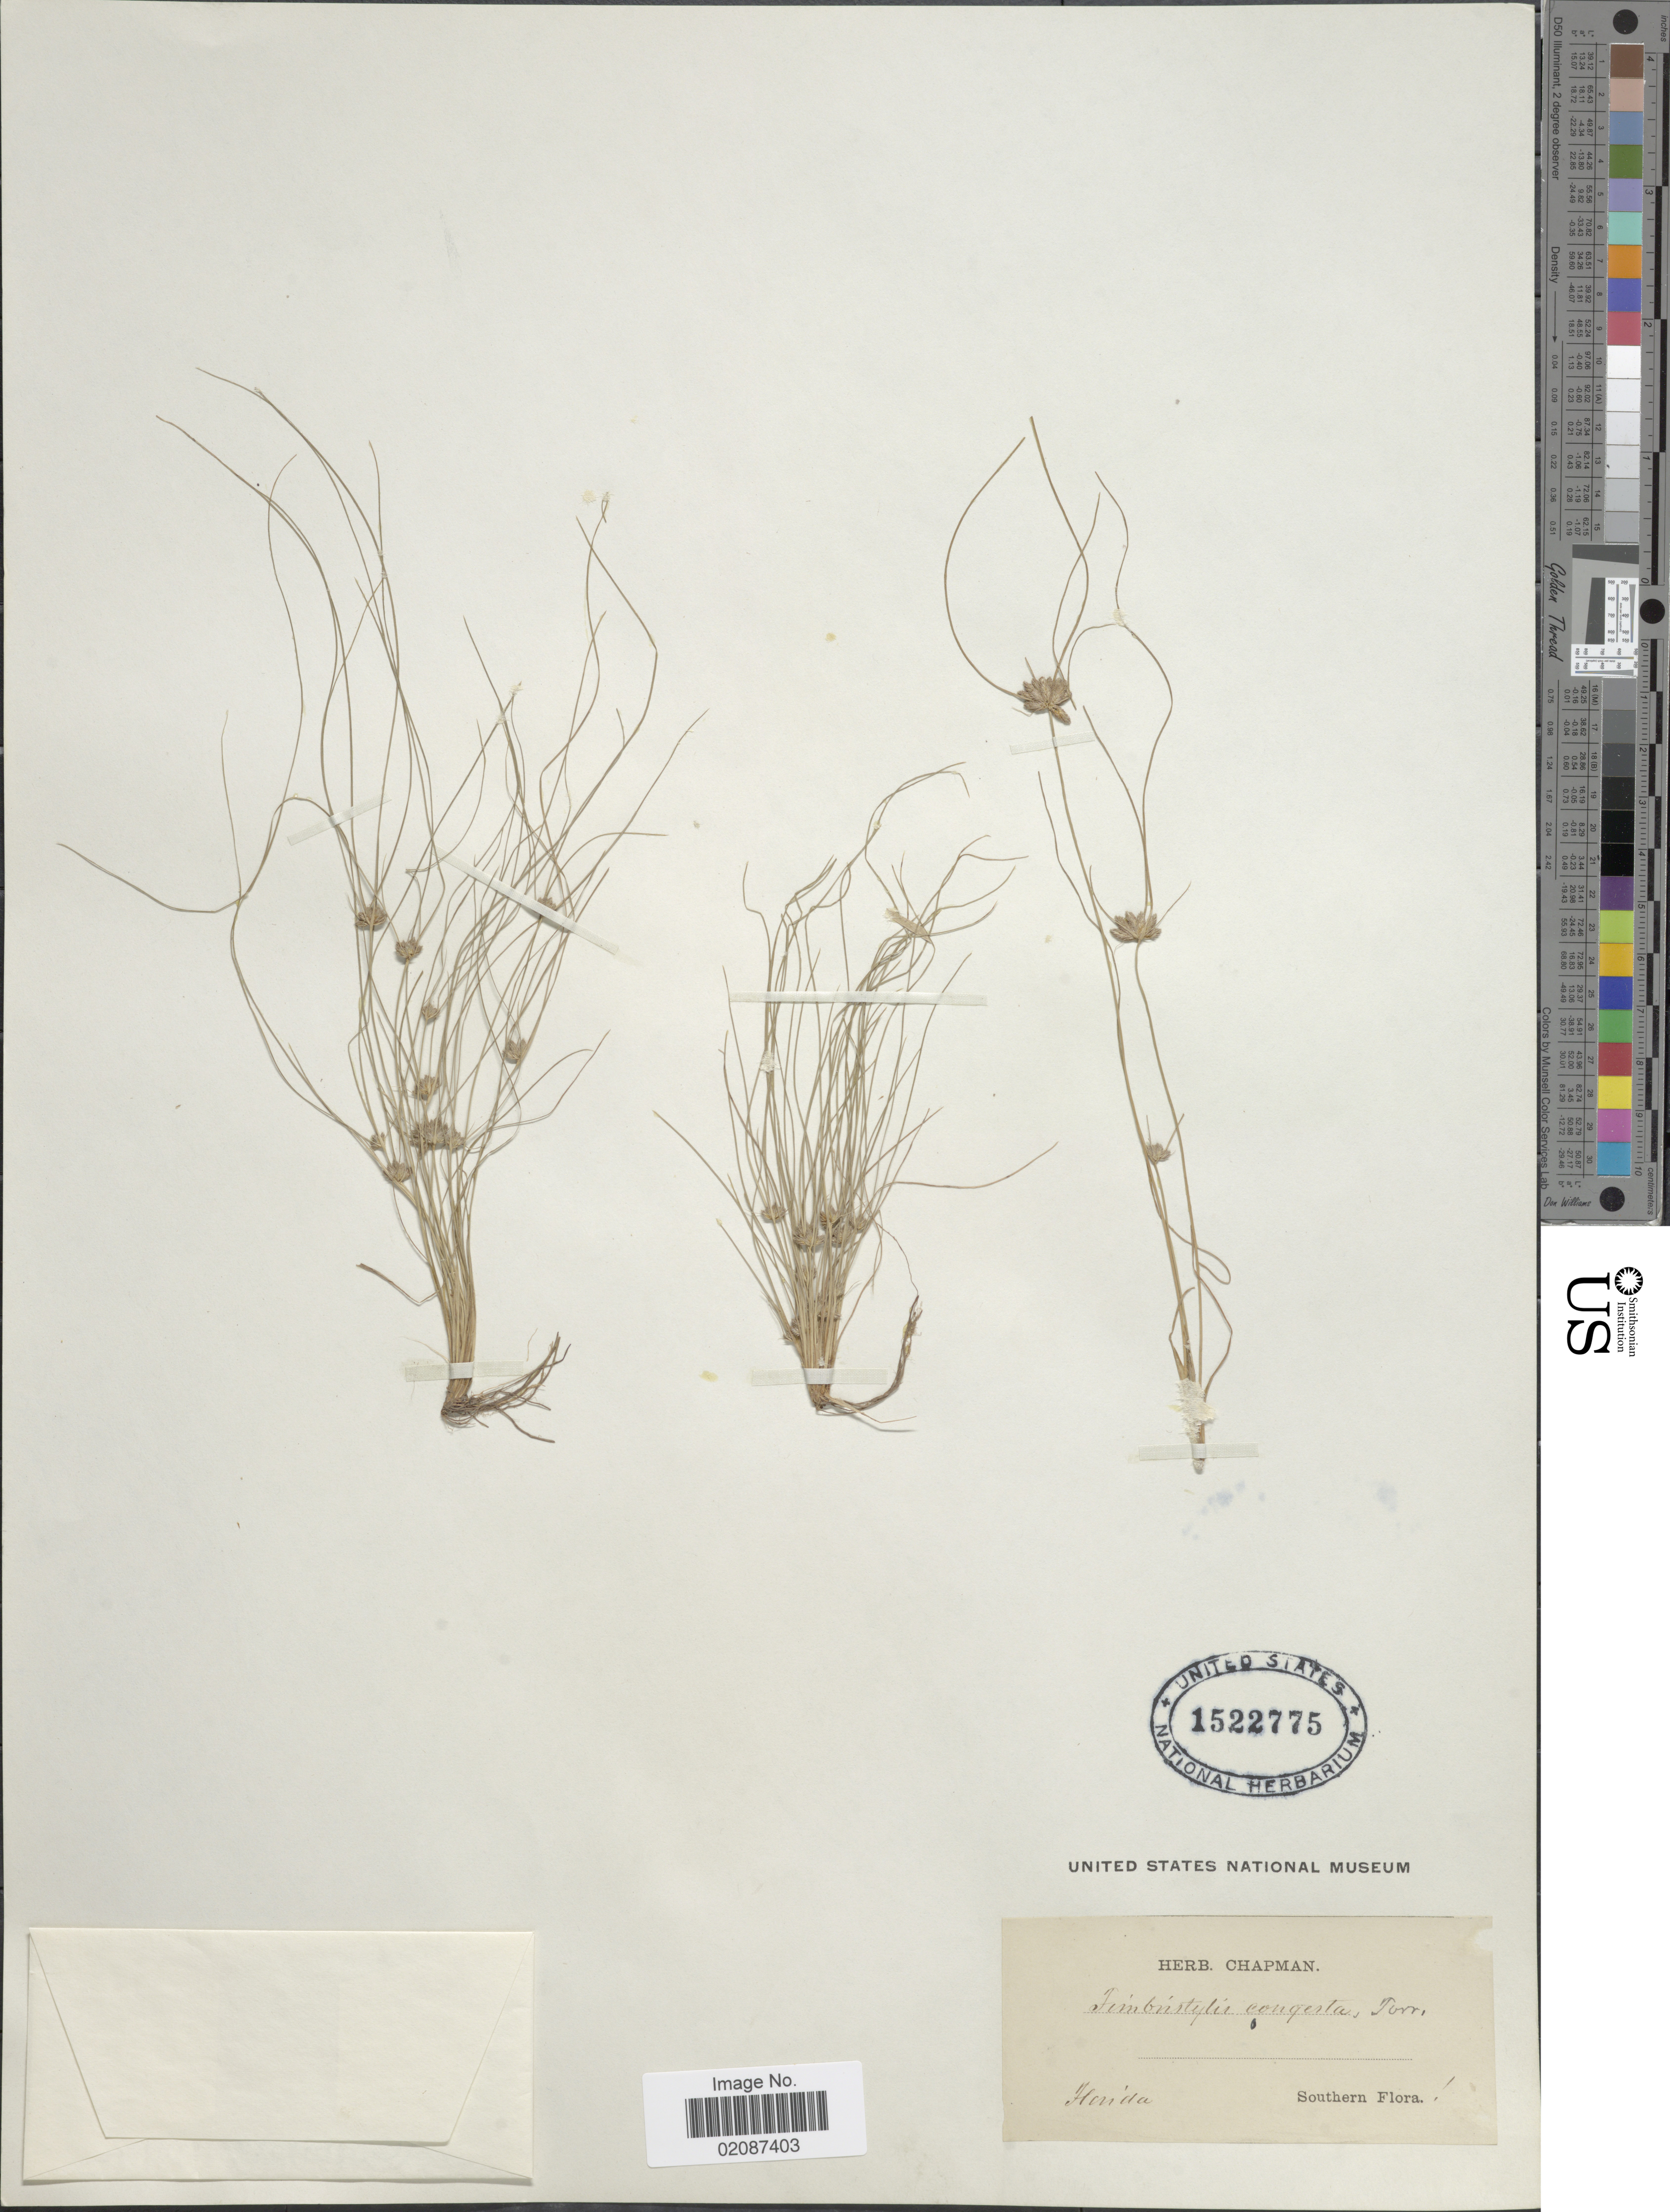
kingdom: Plantae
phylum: Tracheophyta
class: Liliopsida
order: Poales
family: Cyperaceae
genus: Fimbristylis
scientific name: Fimbristylis vahlii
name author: (Lam.) Link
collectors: ex herb. Chapman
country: United States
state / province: Florida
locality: Southern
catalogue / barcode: US 1522775